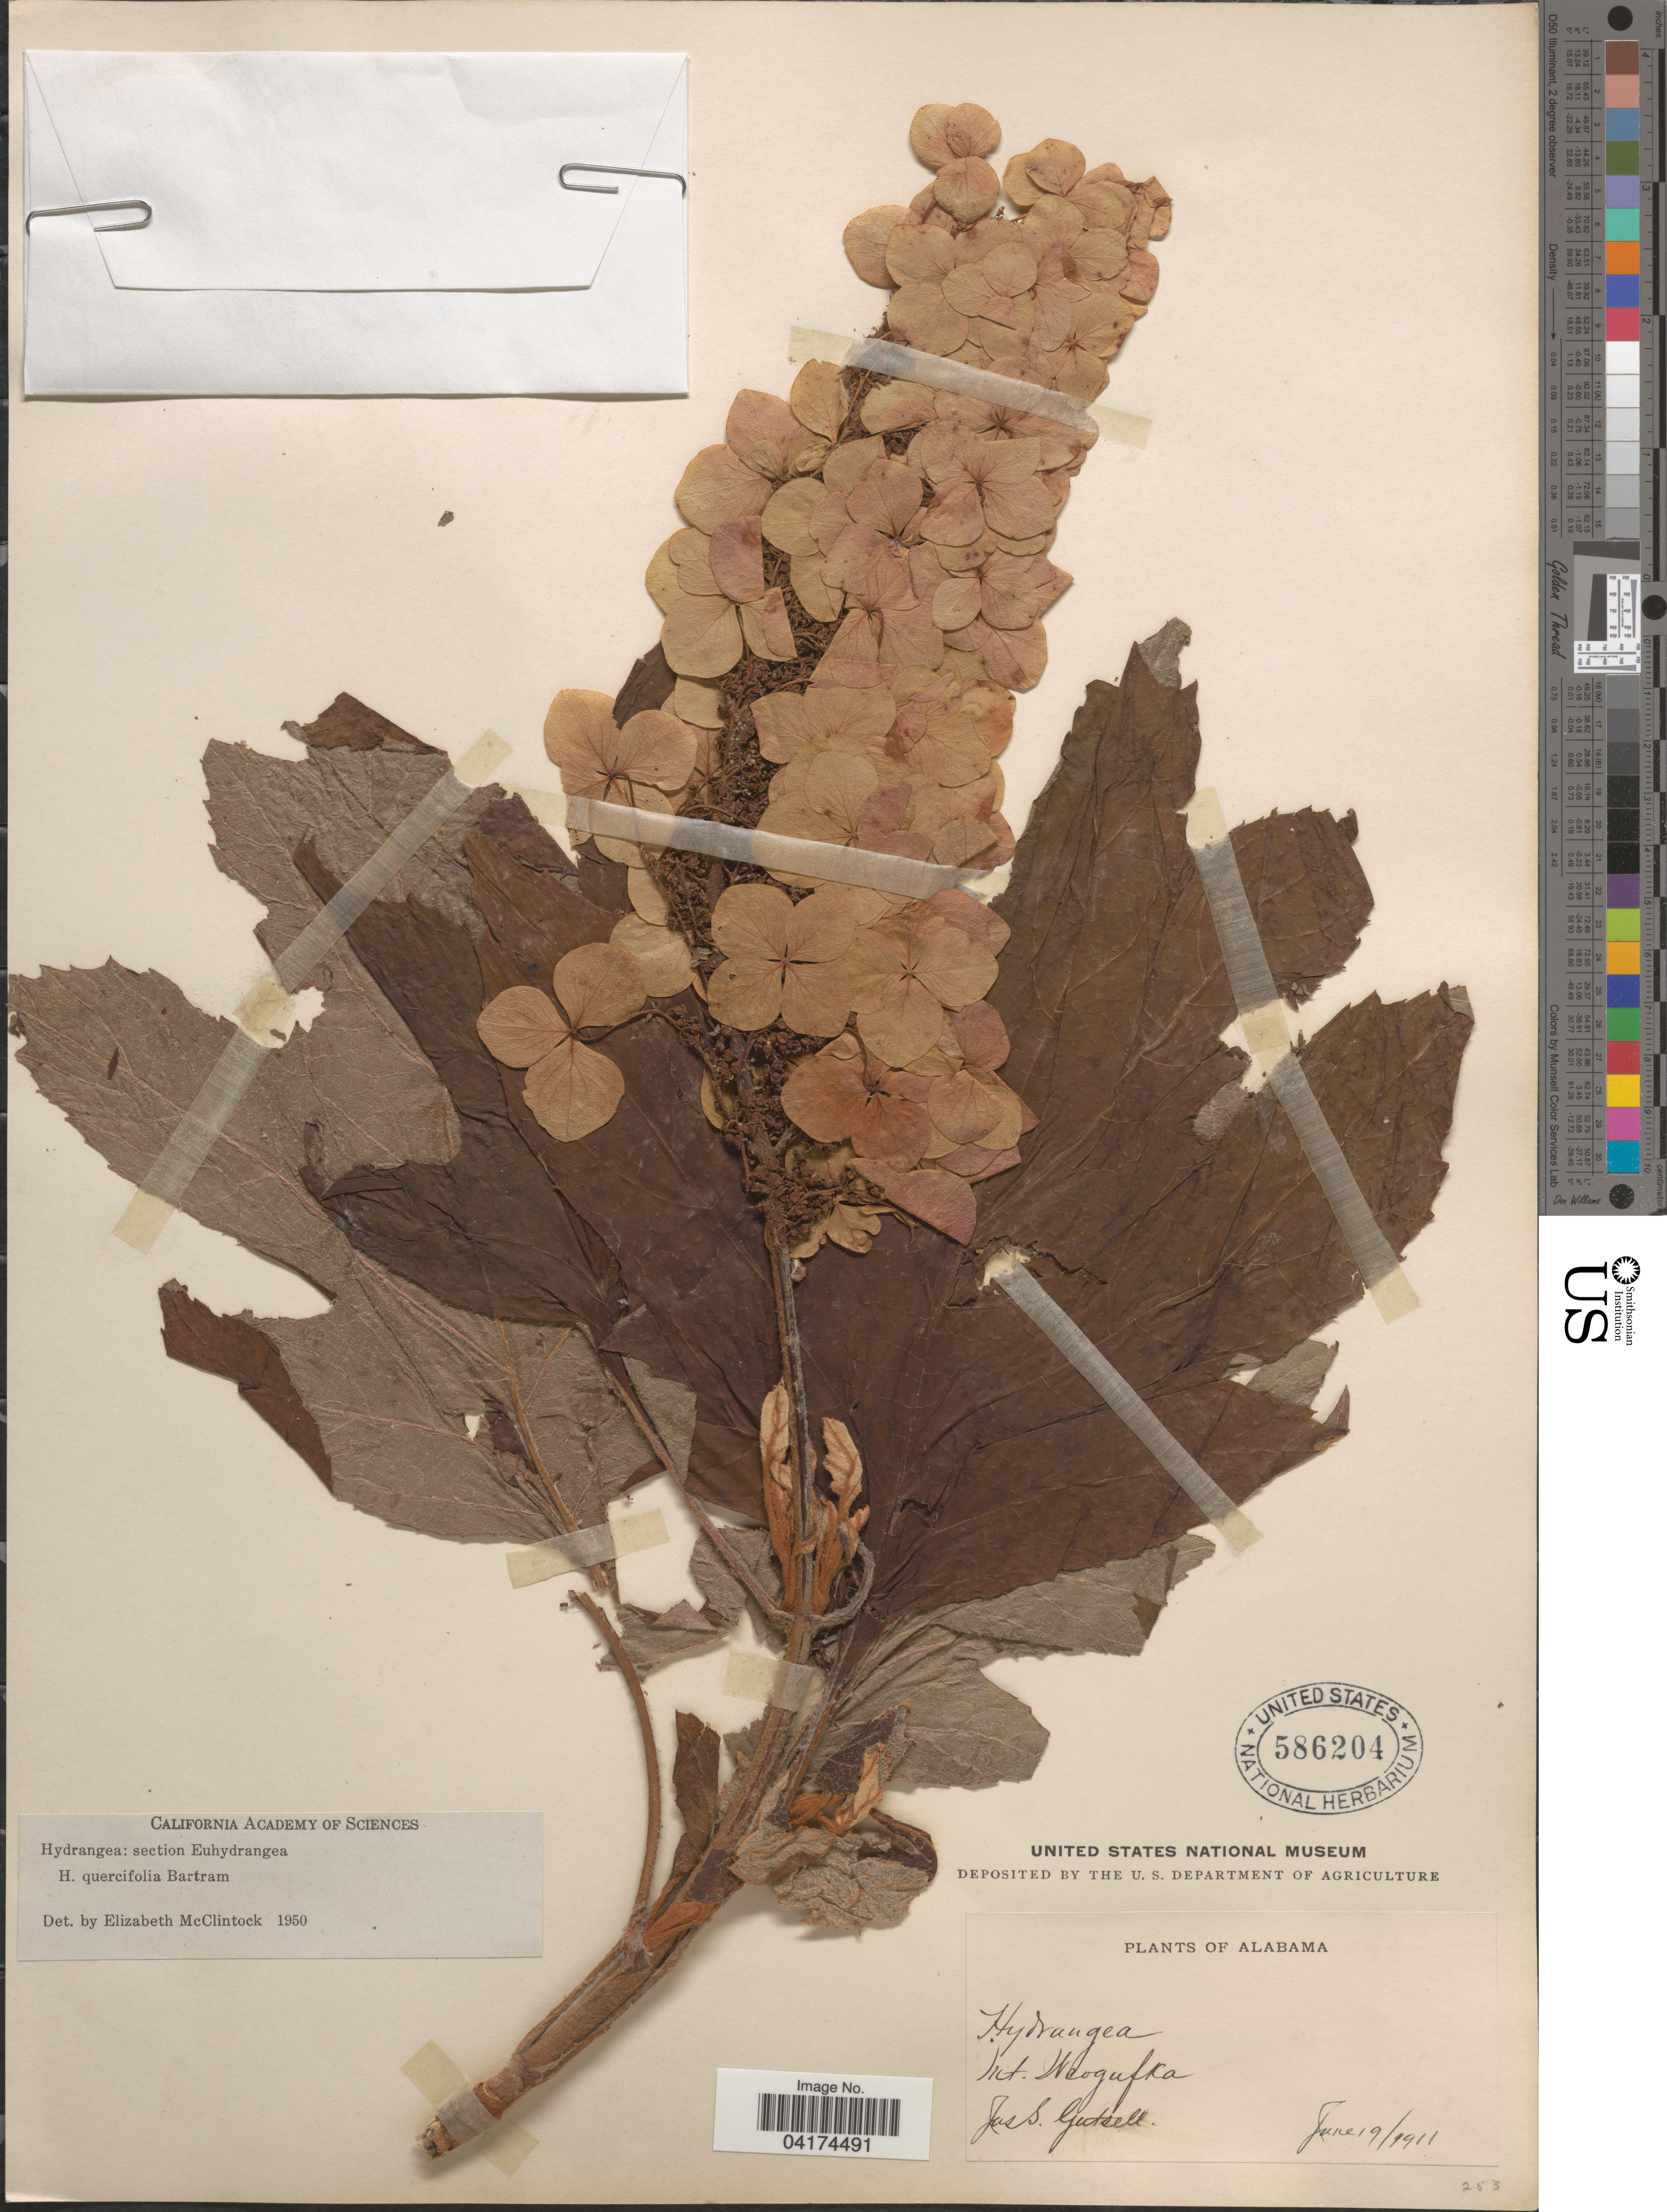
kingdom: Plantae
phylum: Tracheophyta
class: Magnoliopsida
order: Cornales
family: Hydrangeaceae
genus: Hydrangea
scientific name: Hydrangea quercifolia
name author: W. Bartram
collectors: J. Gutsell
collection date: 1911-06-19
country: United States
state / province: Alabama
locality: Mt. Weogufka.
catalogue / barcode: US 586204